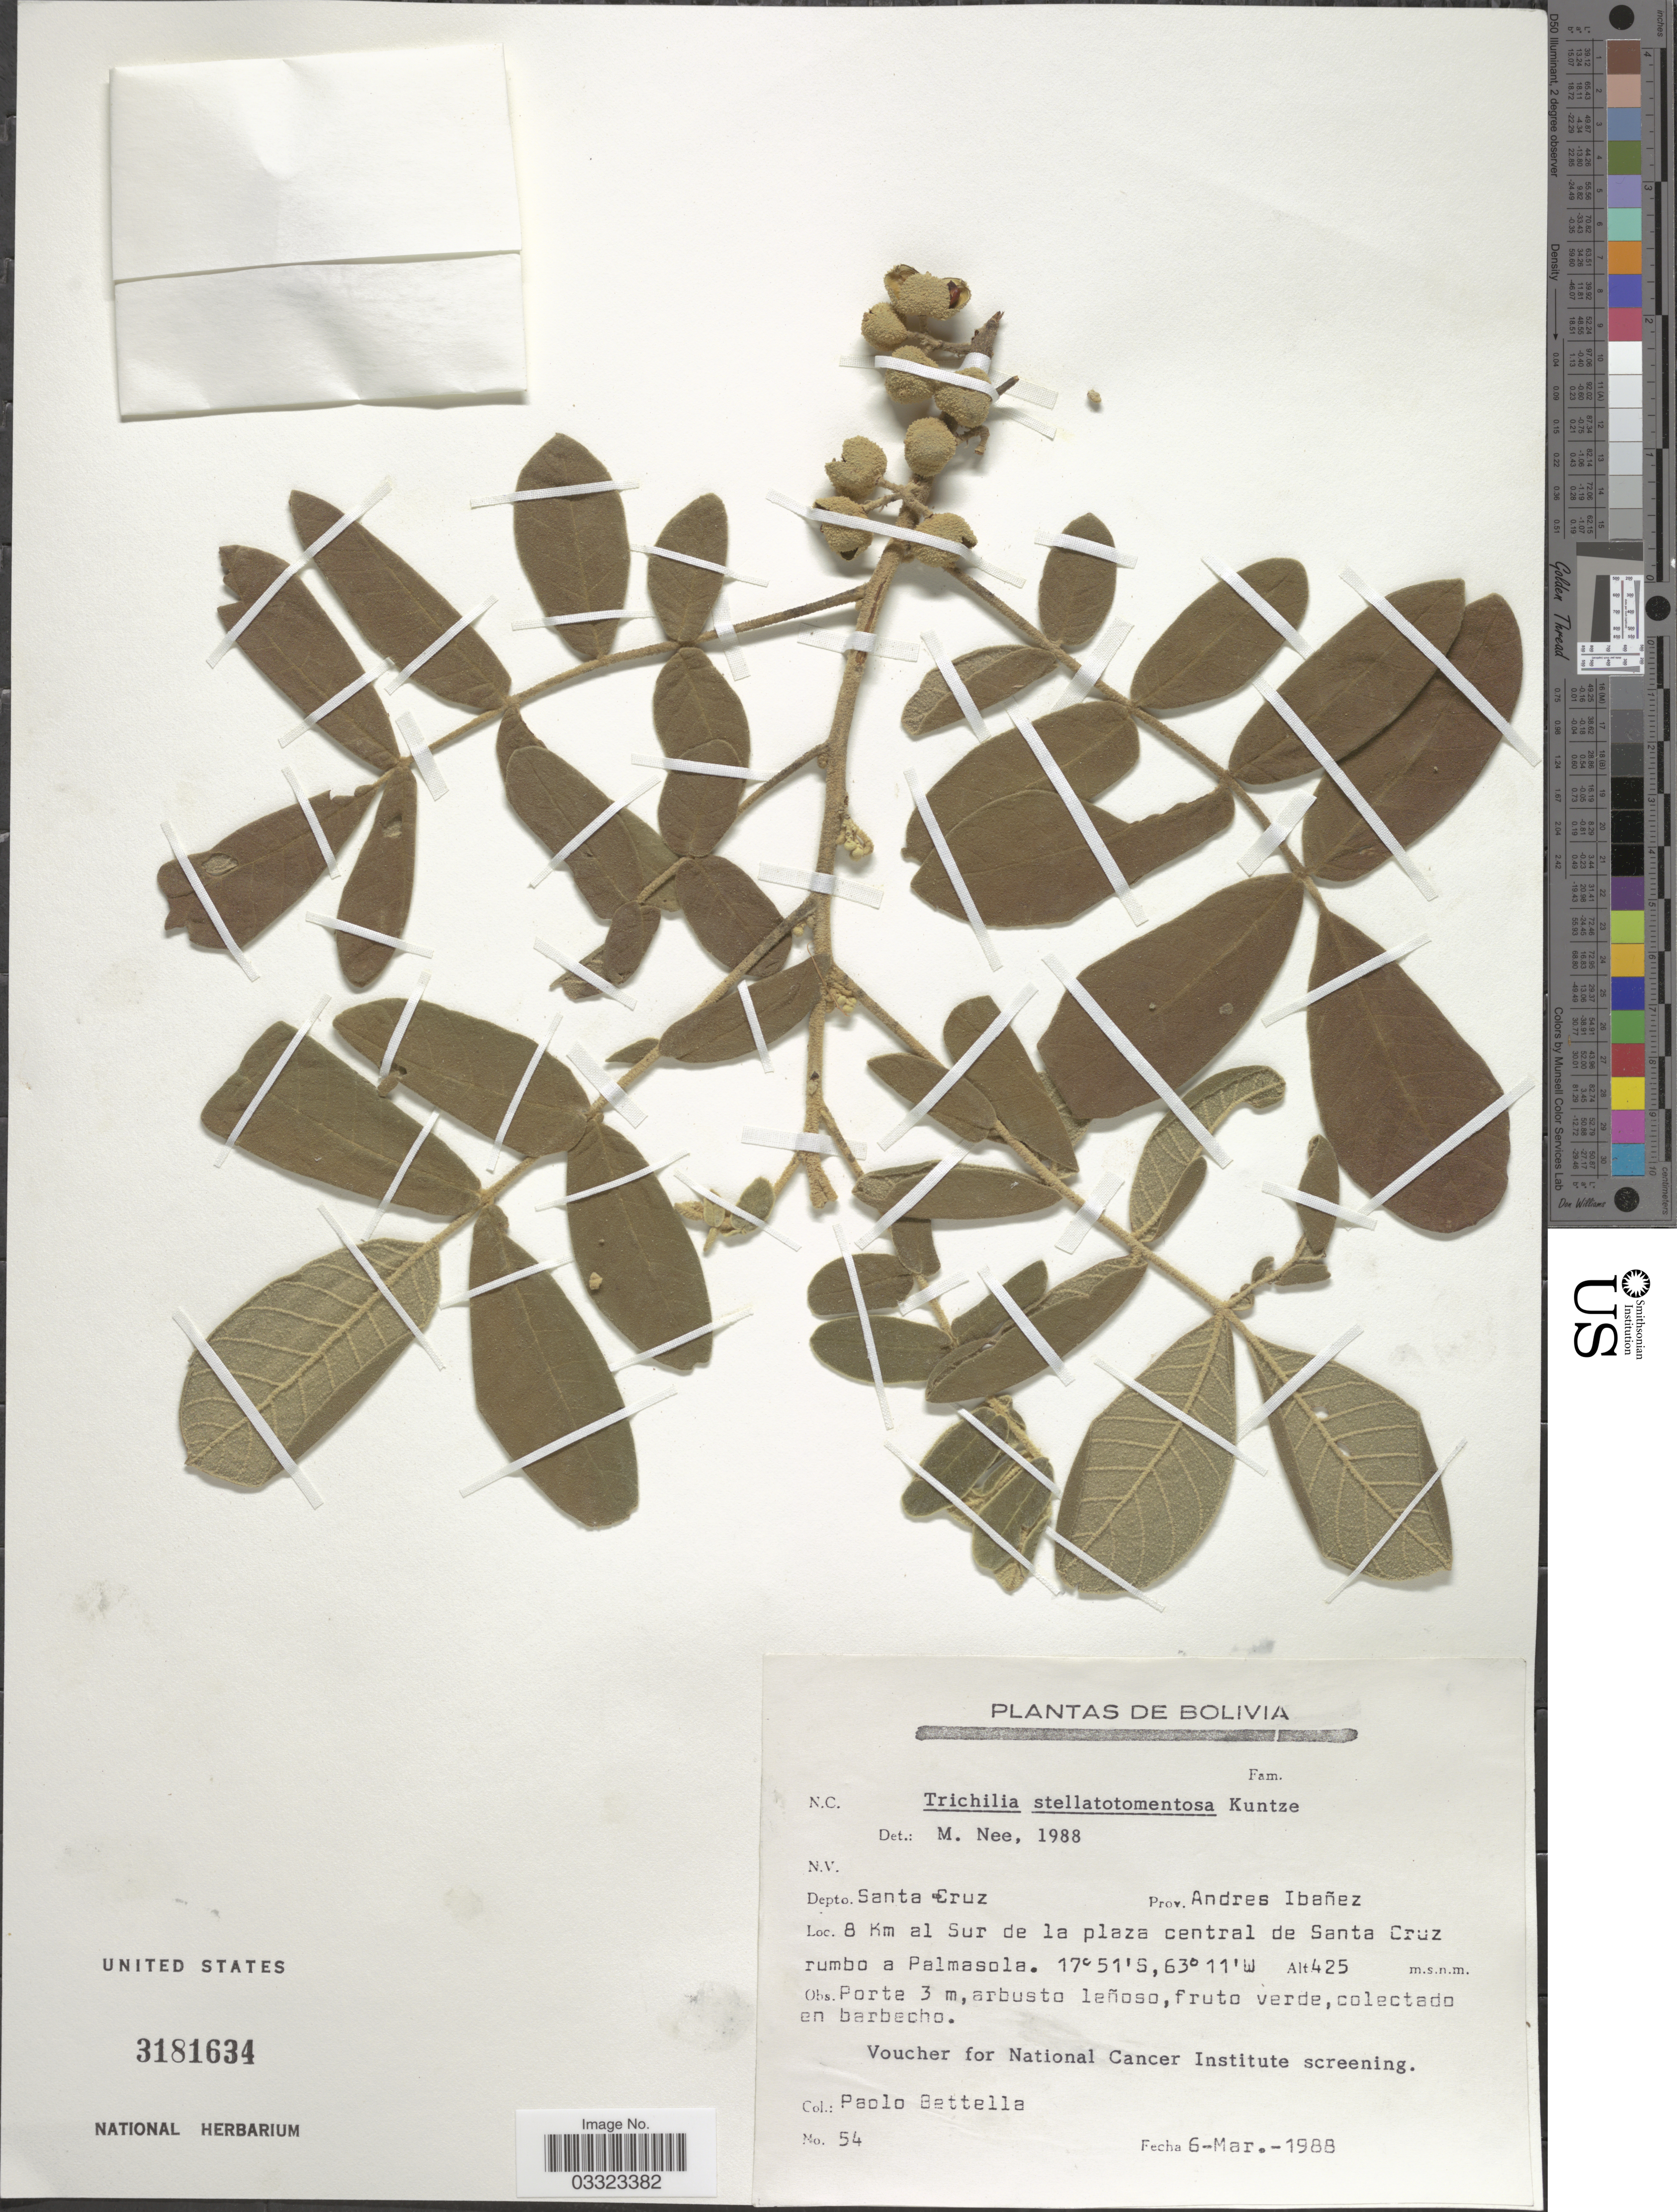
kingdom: Plantae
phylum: Tracheophyta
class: Magnoliopsida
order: Sapindales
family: Meliaceae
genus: Trichilia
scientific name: Trichilia stellatotomentosa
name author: Kuntze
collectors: P. Betella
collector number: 54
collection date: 1988-03-06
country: Bolivia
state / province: Santa Cruz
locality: Depto. Santa Cruz, Prov. Andres Ibañez, 8 Km al Sur de la plaza central de Santa Cruz rumbo a Palmasola.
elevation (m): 425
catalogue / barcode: US 3181634